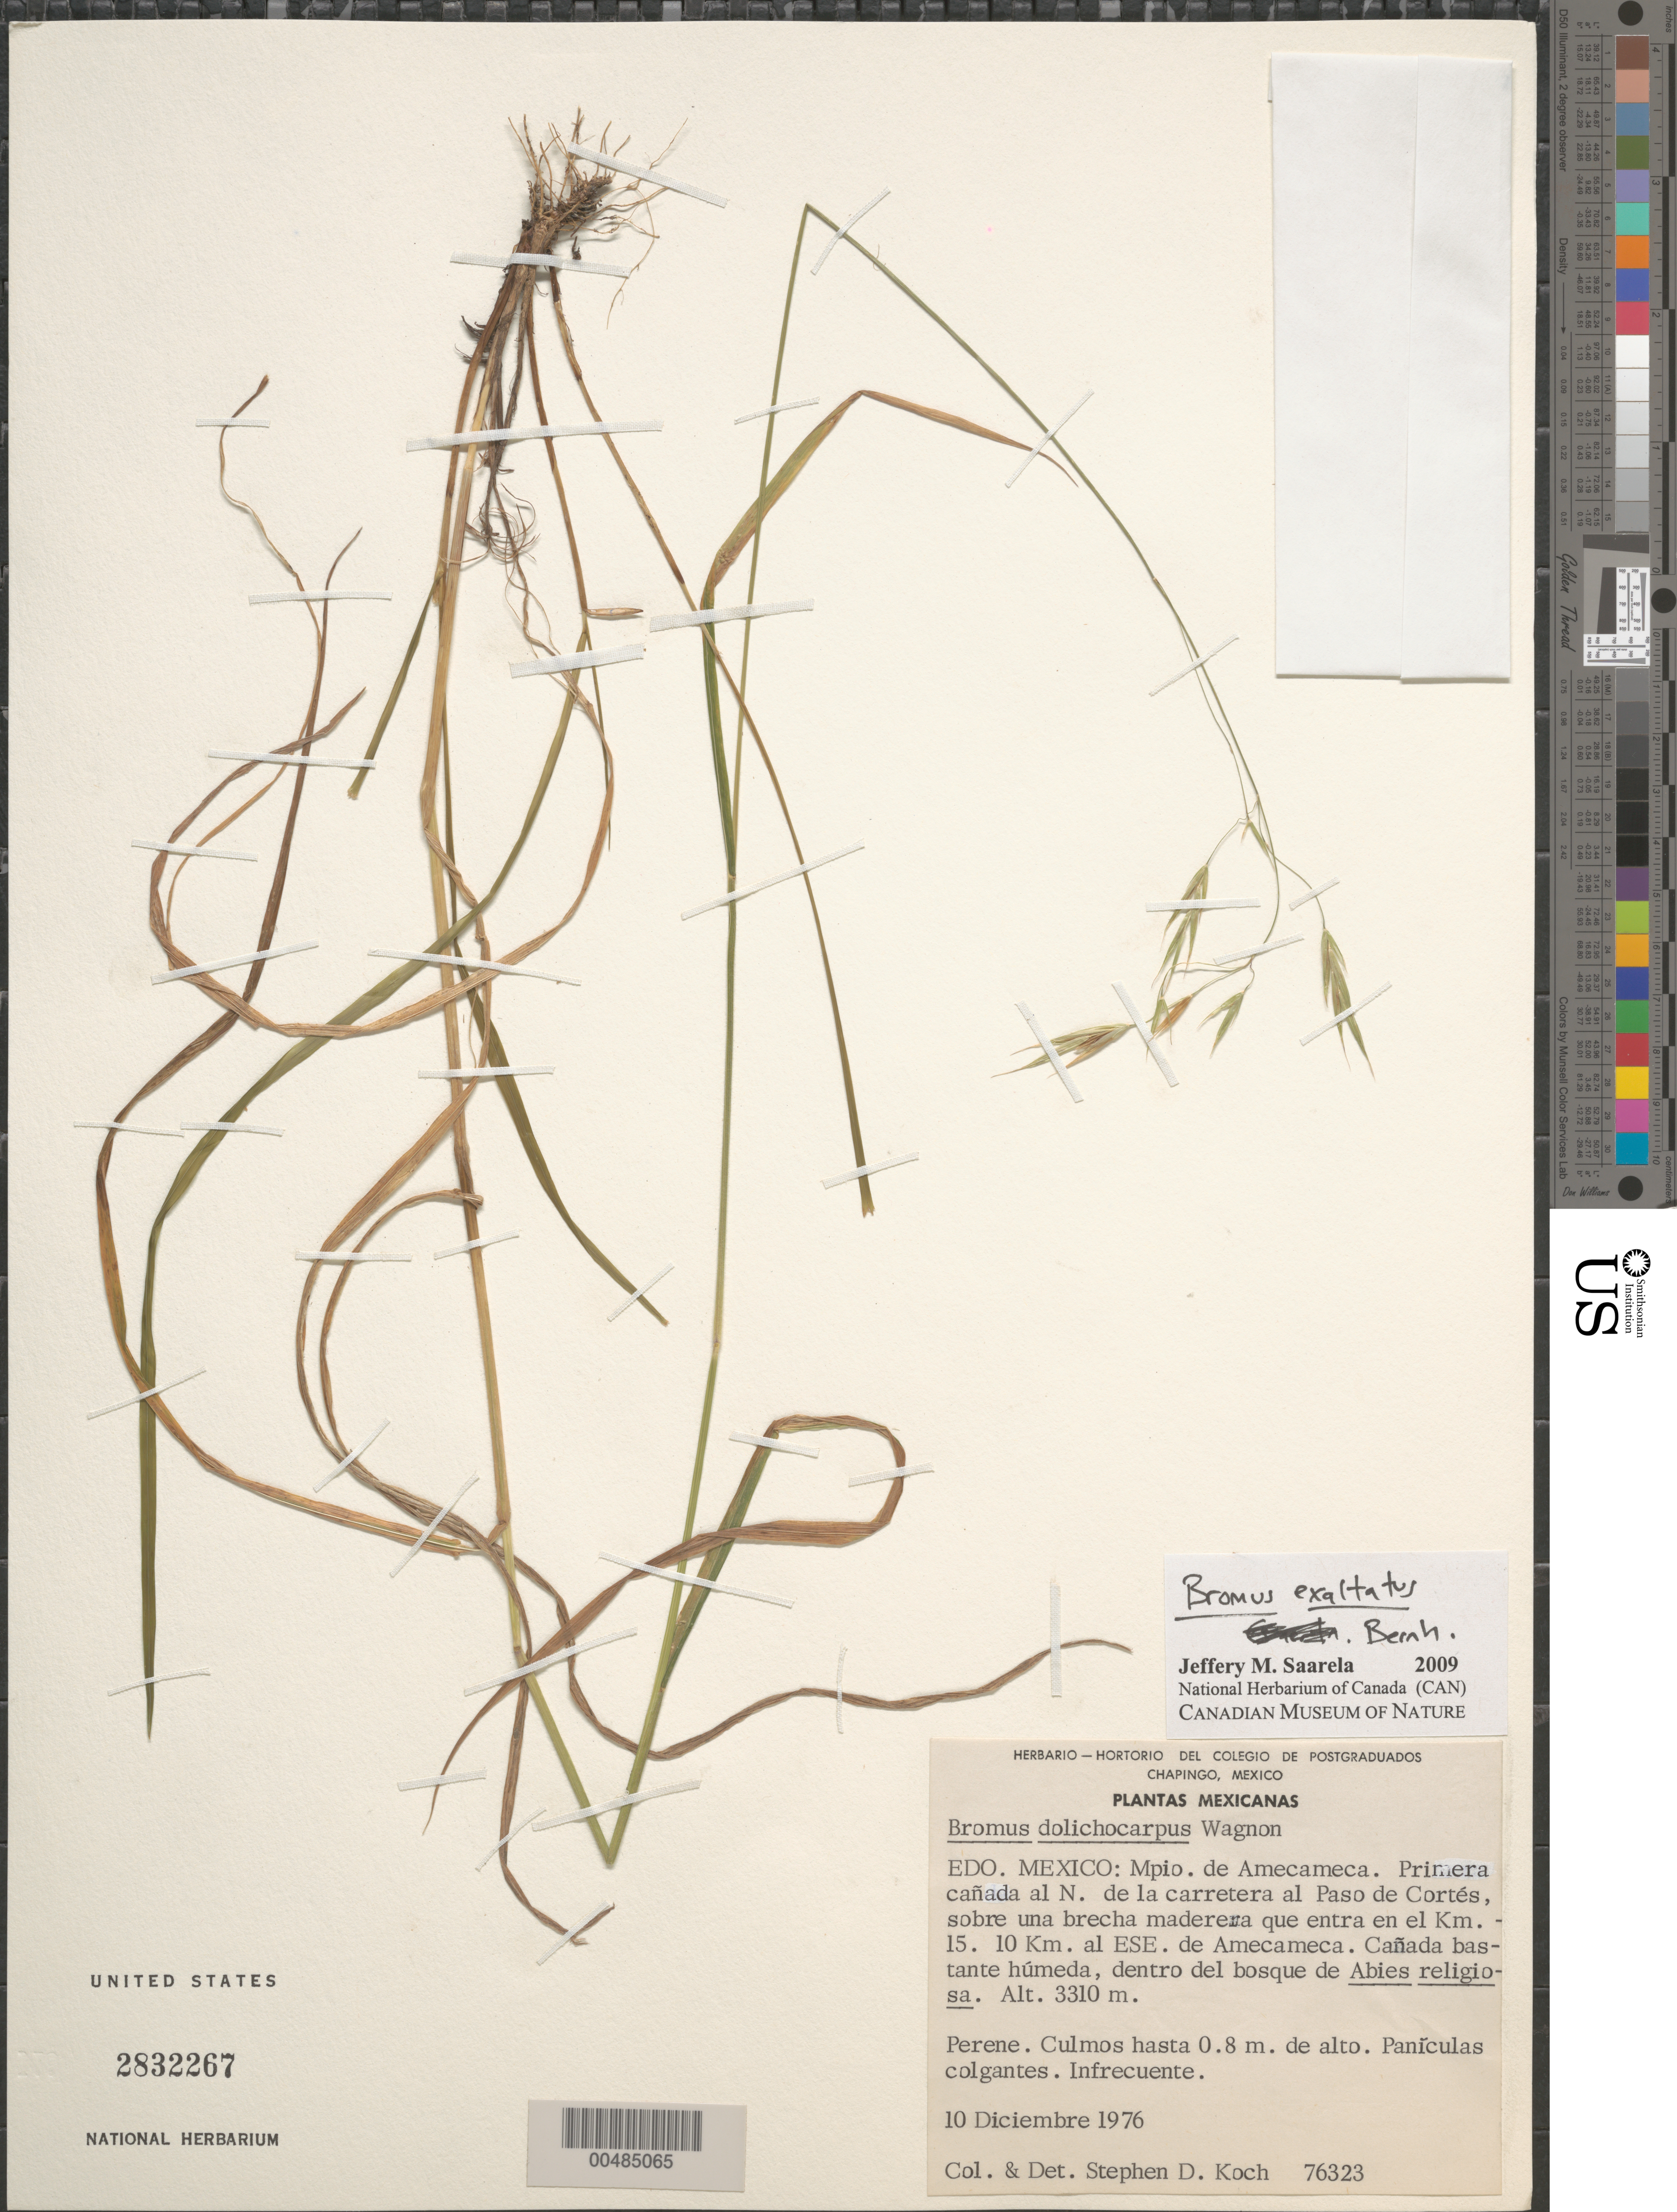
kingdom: Plantae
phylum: Tracheophyta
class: Liliopsida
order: Poales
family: Poaceae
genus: Bromus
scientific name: Bromus exaltatus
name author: Bernhardi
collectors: S. D. Koch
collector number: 76323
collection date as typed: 10 Dec 1976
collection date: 1976-12-10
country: México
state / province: México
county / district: Amecameca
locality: Primera cañada al N de la carretera al Paso de Cortés, sobre una brecha maderera que entra en el Km 15, 10..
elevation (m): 3310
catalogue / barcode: US 2832267